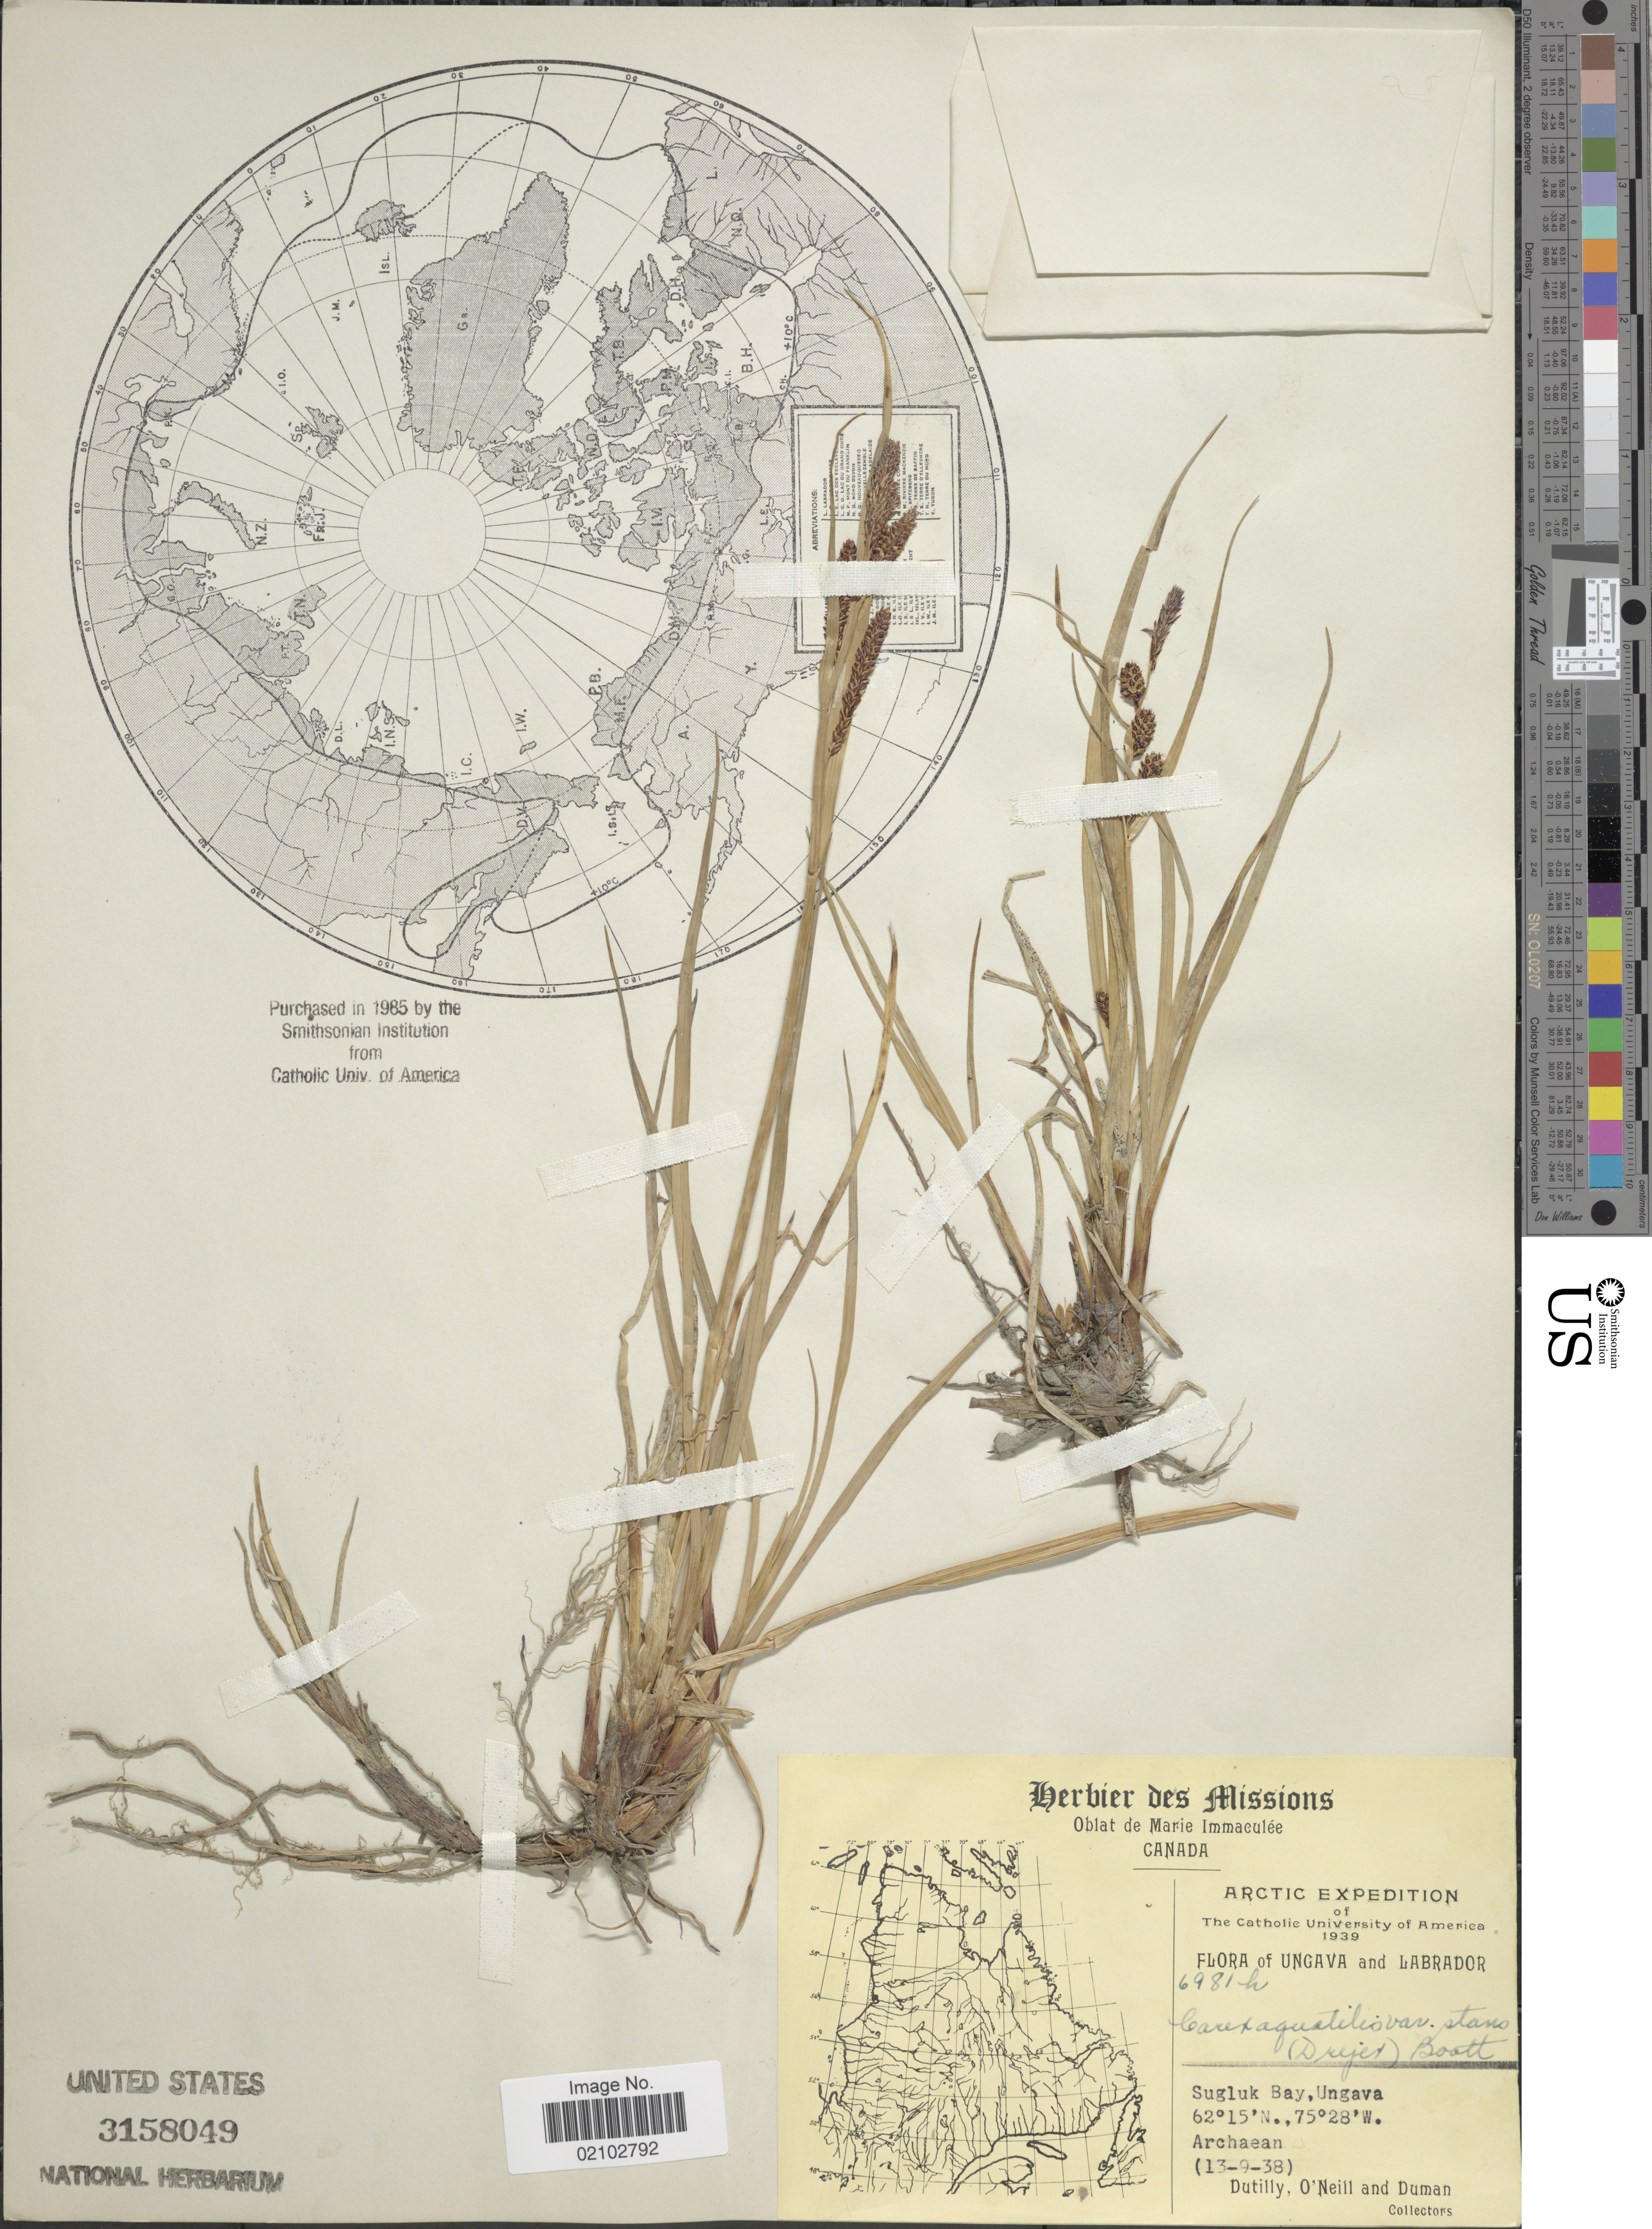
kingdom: Plantae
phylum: Tracheophyta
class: Liliopsida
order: Poales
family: Cyperaceae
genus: Carex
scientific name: Carex aquatilis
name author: Wahlenb.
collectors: -. Dutilly, -. O'Neill & -. Duman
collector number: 6981k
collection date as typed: Transcribed d/m/y: 13/9/38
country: Canada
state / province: Quebec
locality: Arctic, Sugluk, Ungava.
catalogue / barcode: US 3158049